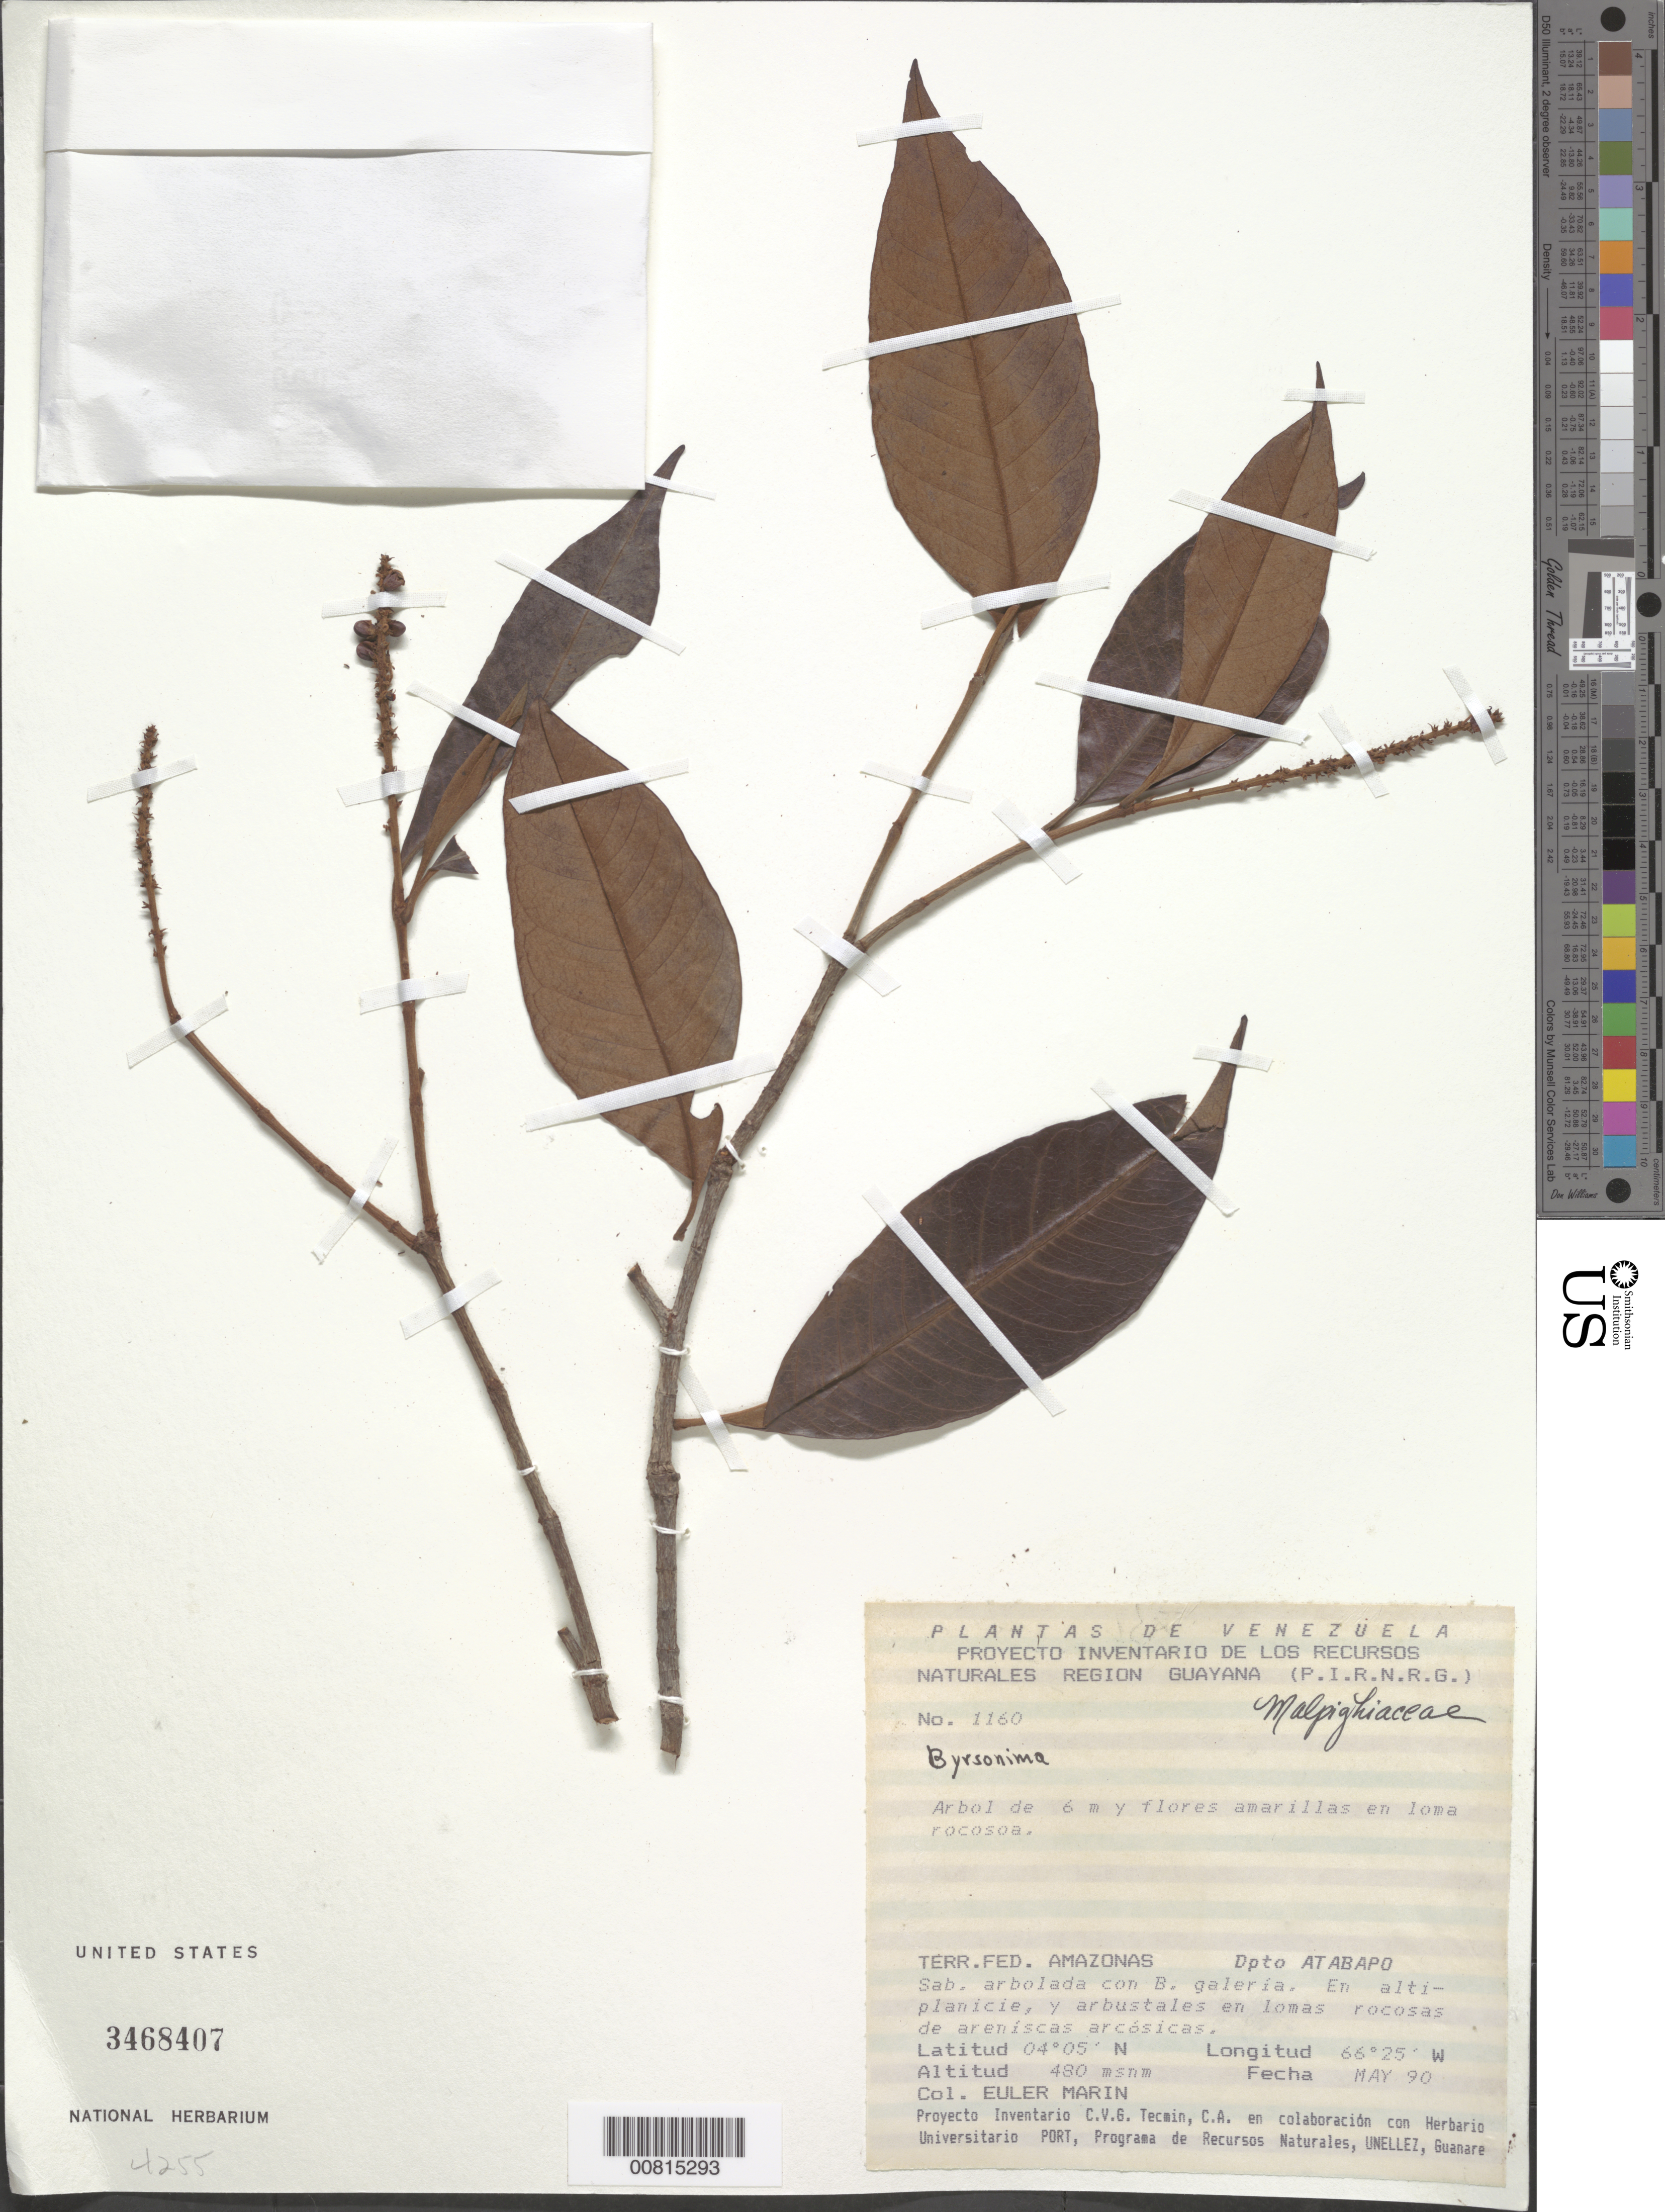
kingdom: Plantae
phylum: Tracheophyta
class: Magnoliopsida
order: Malpighiales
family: Malpighiaceae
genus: Byrsonima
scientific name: Byrsonima sp.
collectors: E. Marin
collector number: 1160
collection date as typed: May-90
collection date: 1990-05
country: Venezuela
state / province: Amazonas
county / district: Atabapo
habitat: Sabana arbolada con B. galeria; altiplanicie y arbustales en lomas rocosas de areniscas arcosicas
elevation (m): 480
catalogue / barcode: US 3468407